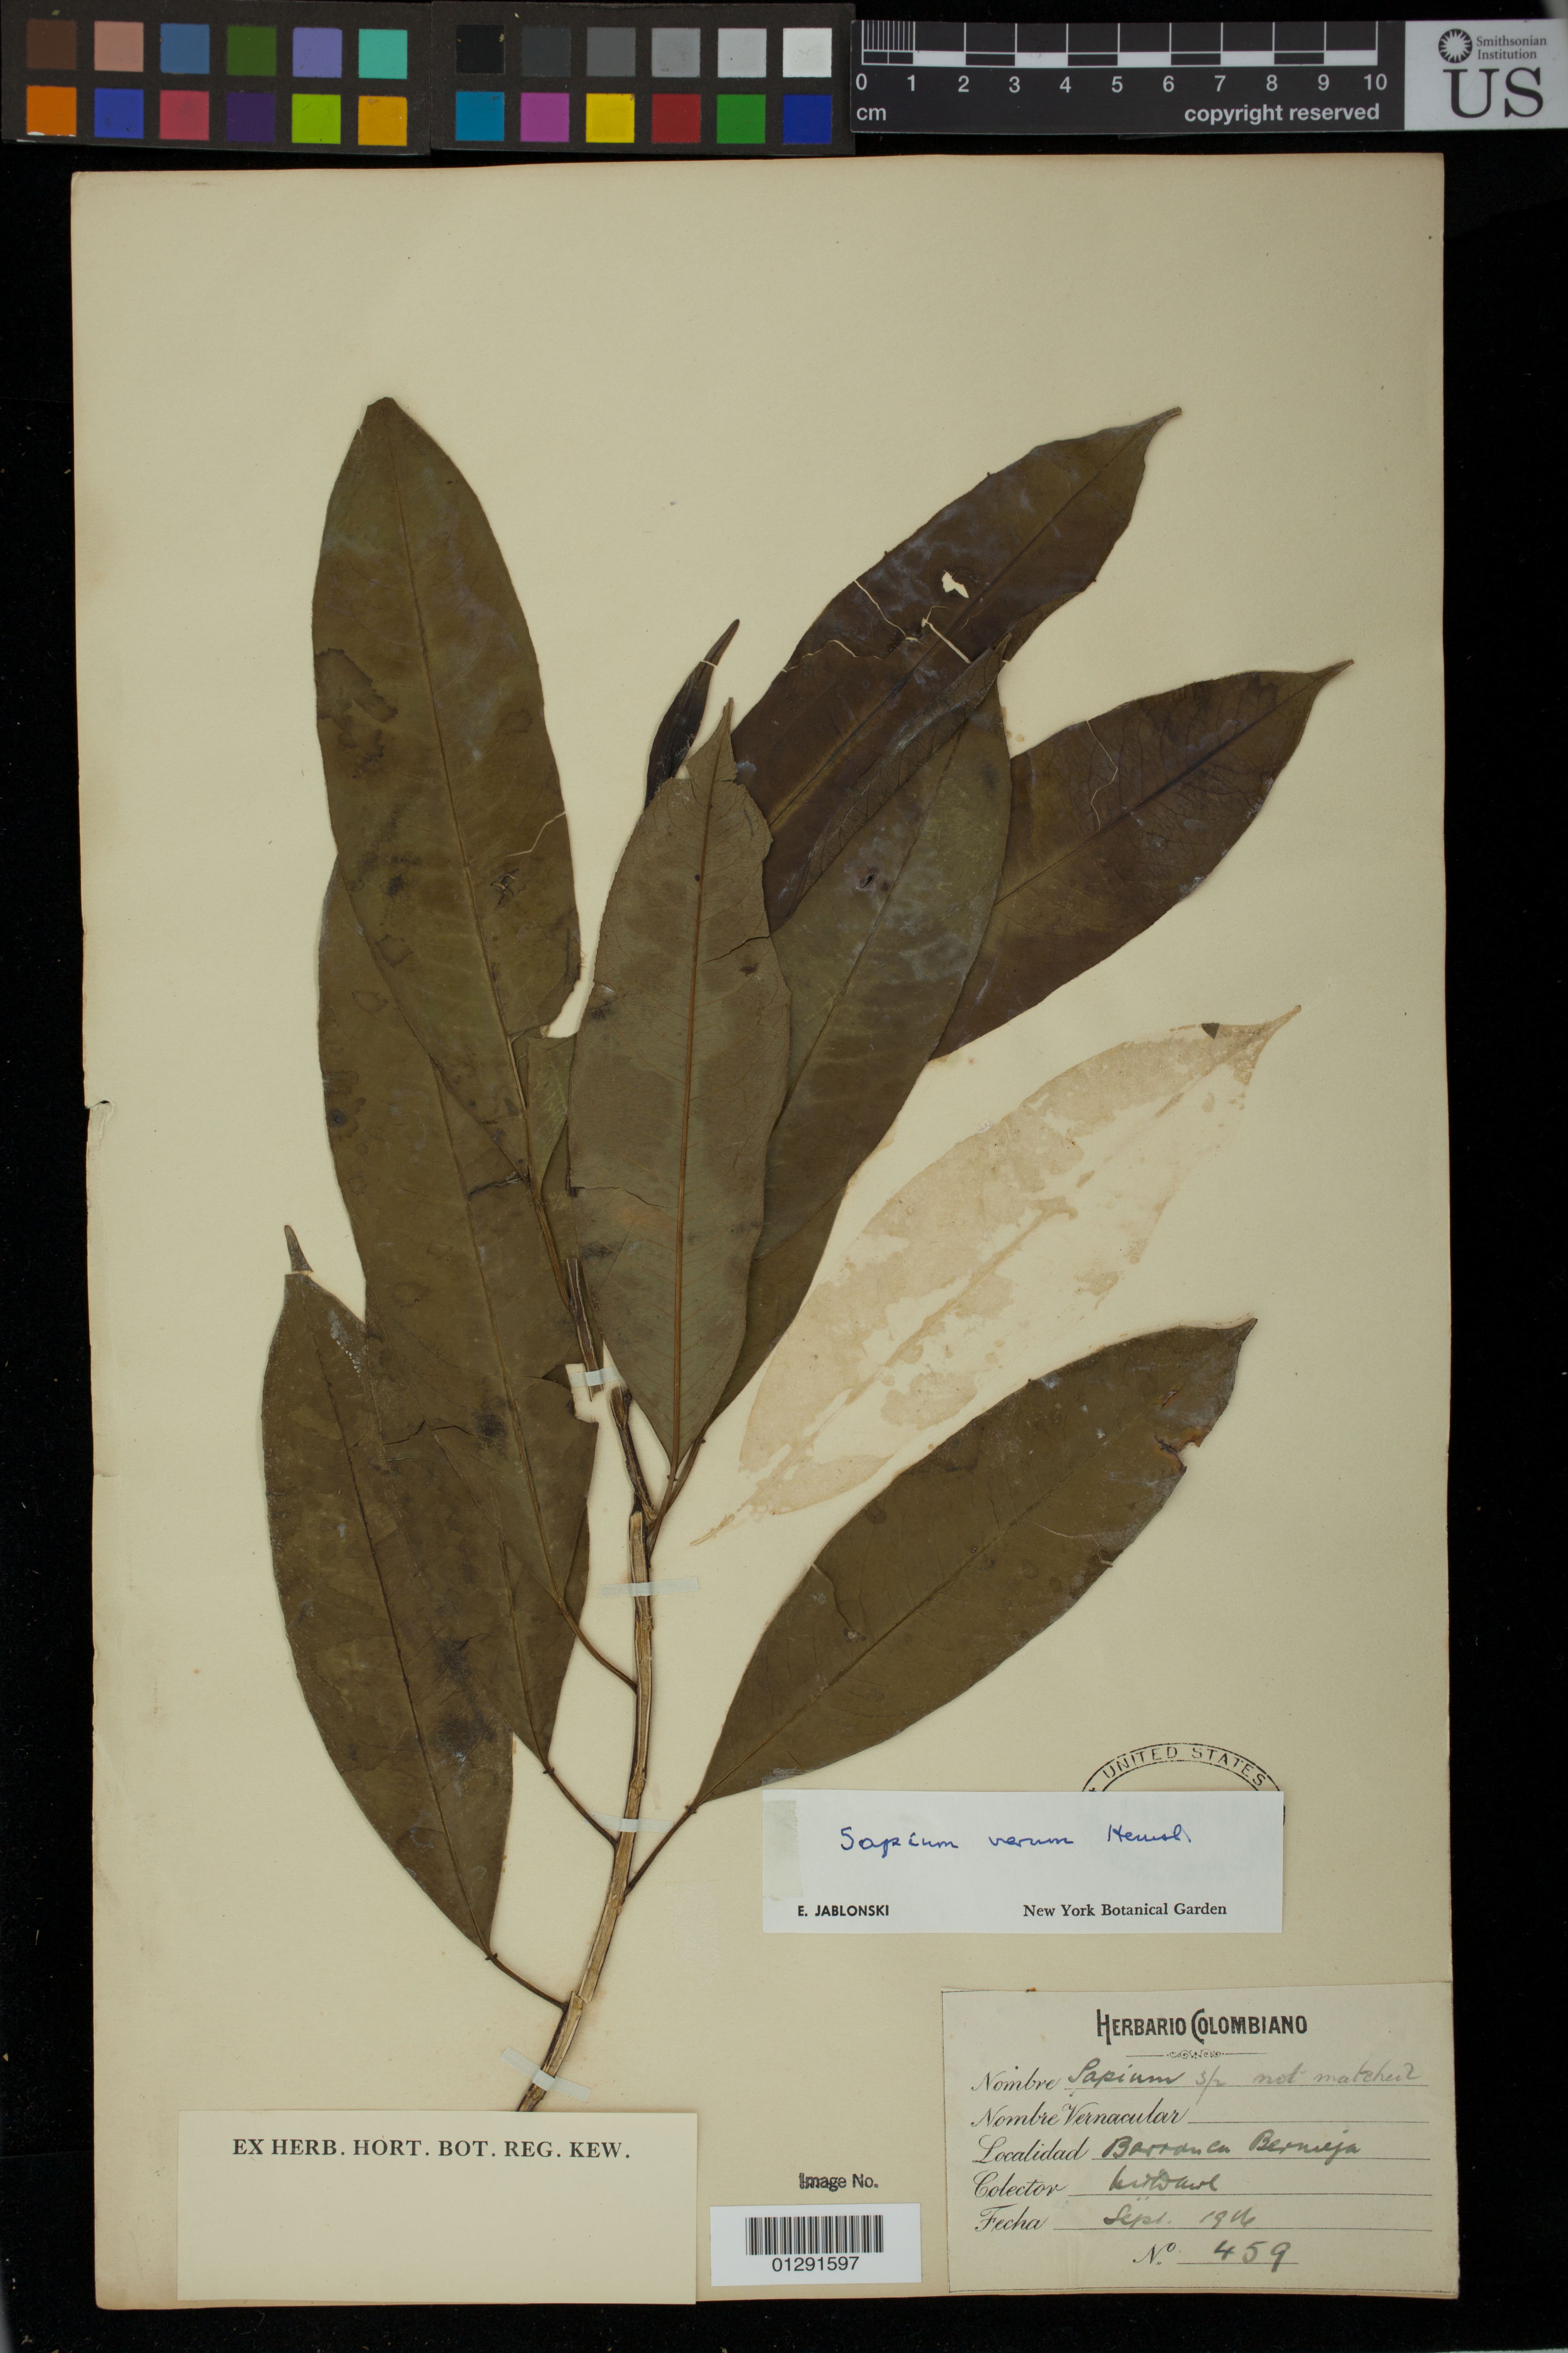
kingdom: Plantae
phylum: Tracheophyta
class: Magnoliopsida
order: Malpighiales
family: Euphorbiaceae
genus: Sapium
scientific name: Sapium stylare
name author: Müll. Arg.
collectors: M. T. Dawe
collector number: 459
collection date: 1916-09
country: Colombia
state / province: Santander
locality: Barranca Bermeja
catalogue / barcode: US 1423247